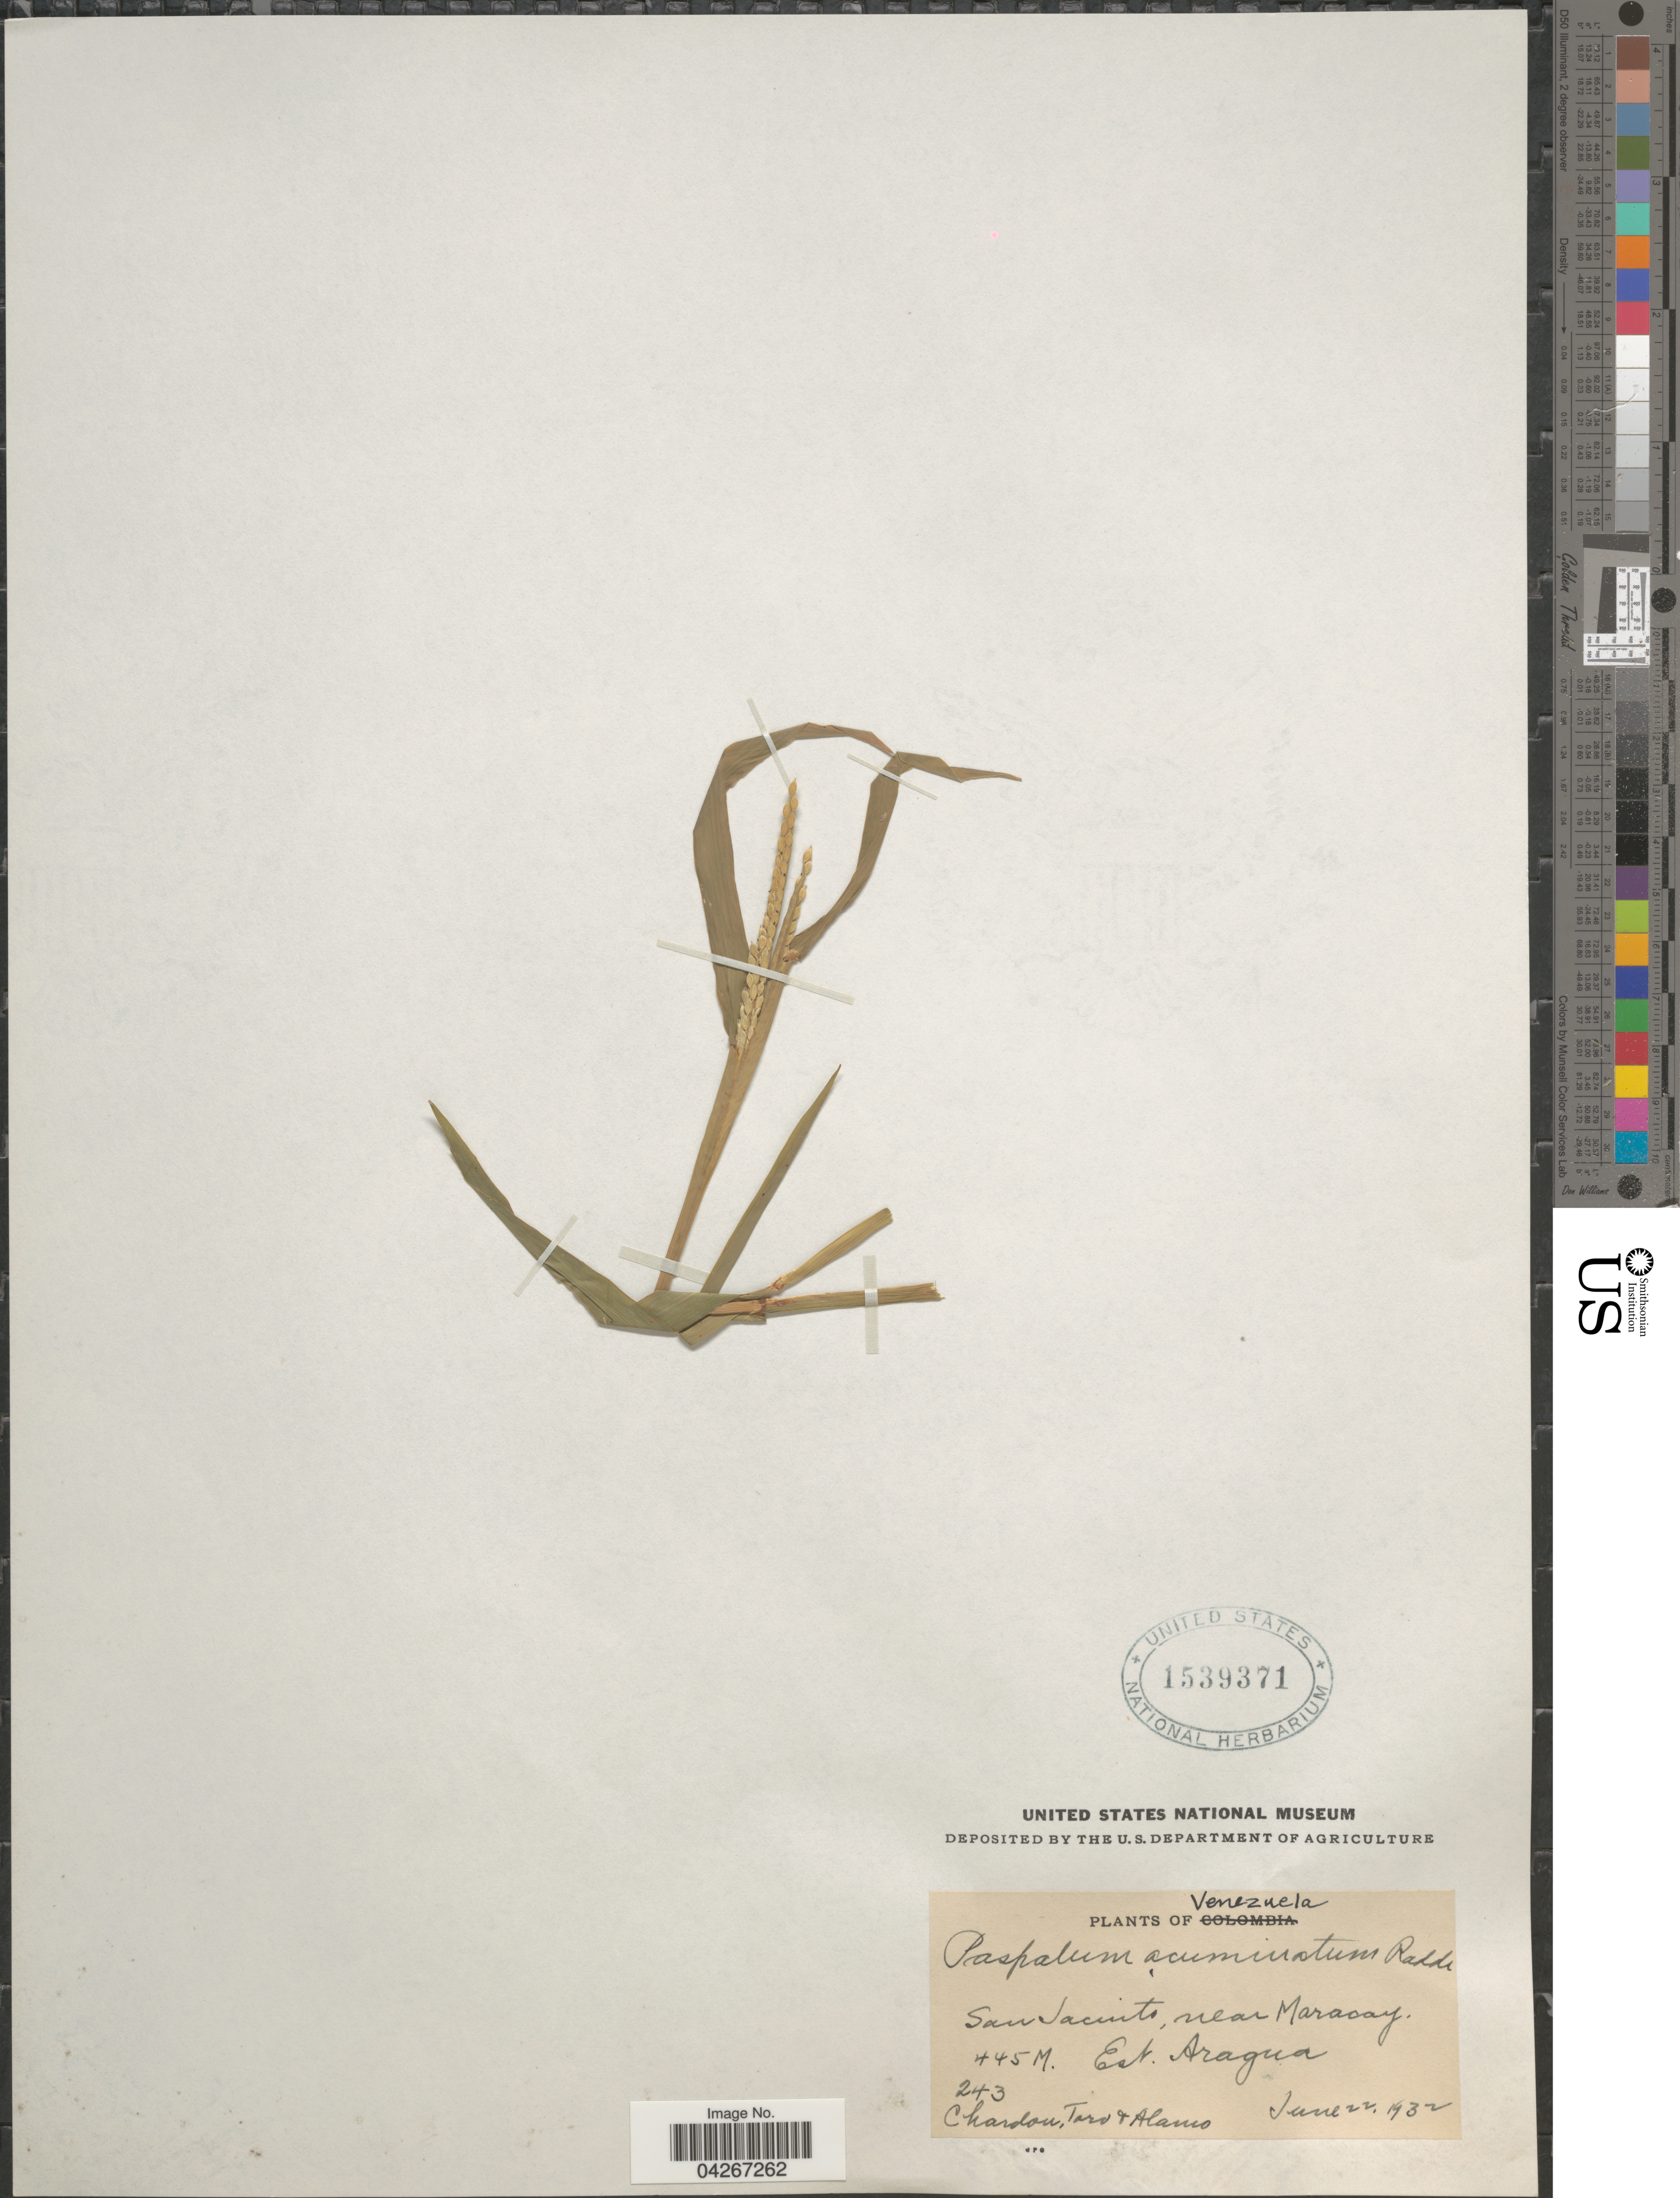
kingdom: Plantae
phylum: Tracheophyta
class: Liliopsida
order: Poales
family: Poaceae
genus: Paspalum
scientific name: Paspalum acuminatum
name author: Raddi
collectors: Chardon, -. Toro & Alamo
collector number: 243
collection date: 1932-06-22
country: Venezuela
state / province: Aragua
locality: San Jacinto, near Maracay.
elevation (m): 445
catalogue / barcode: US 1539371